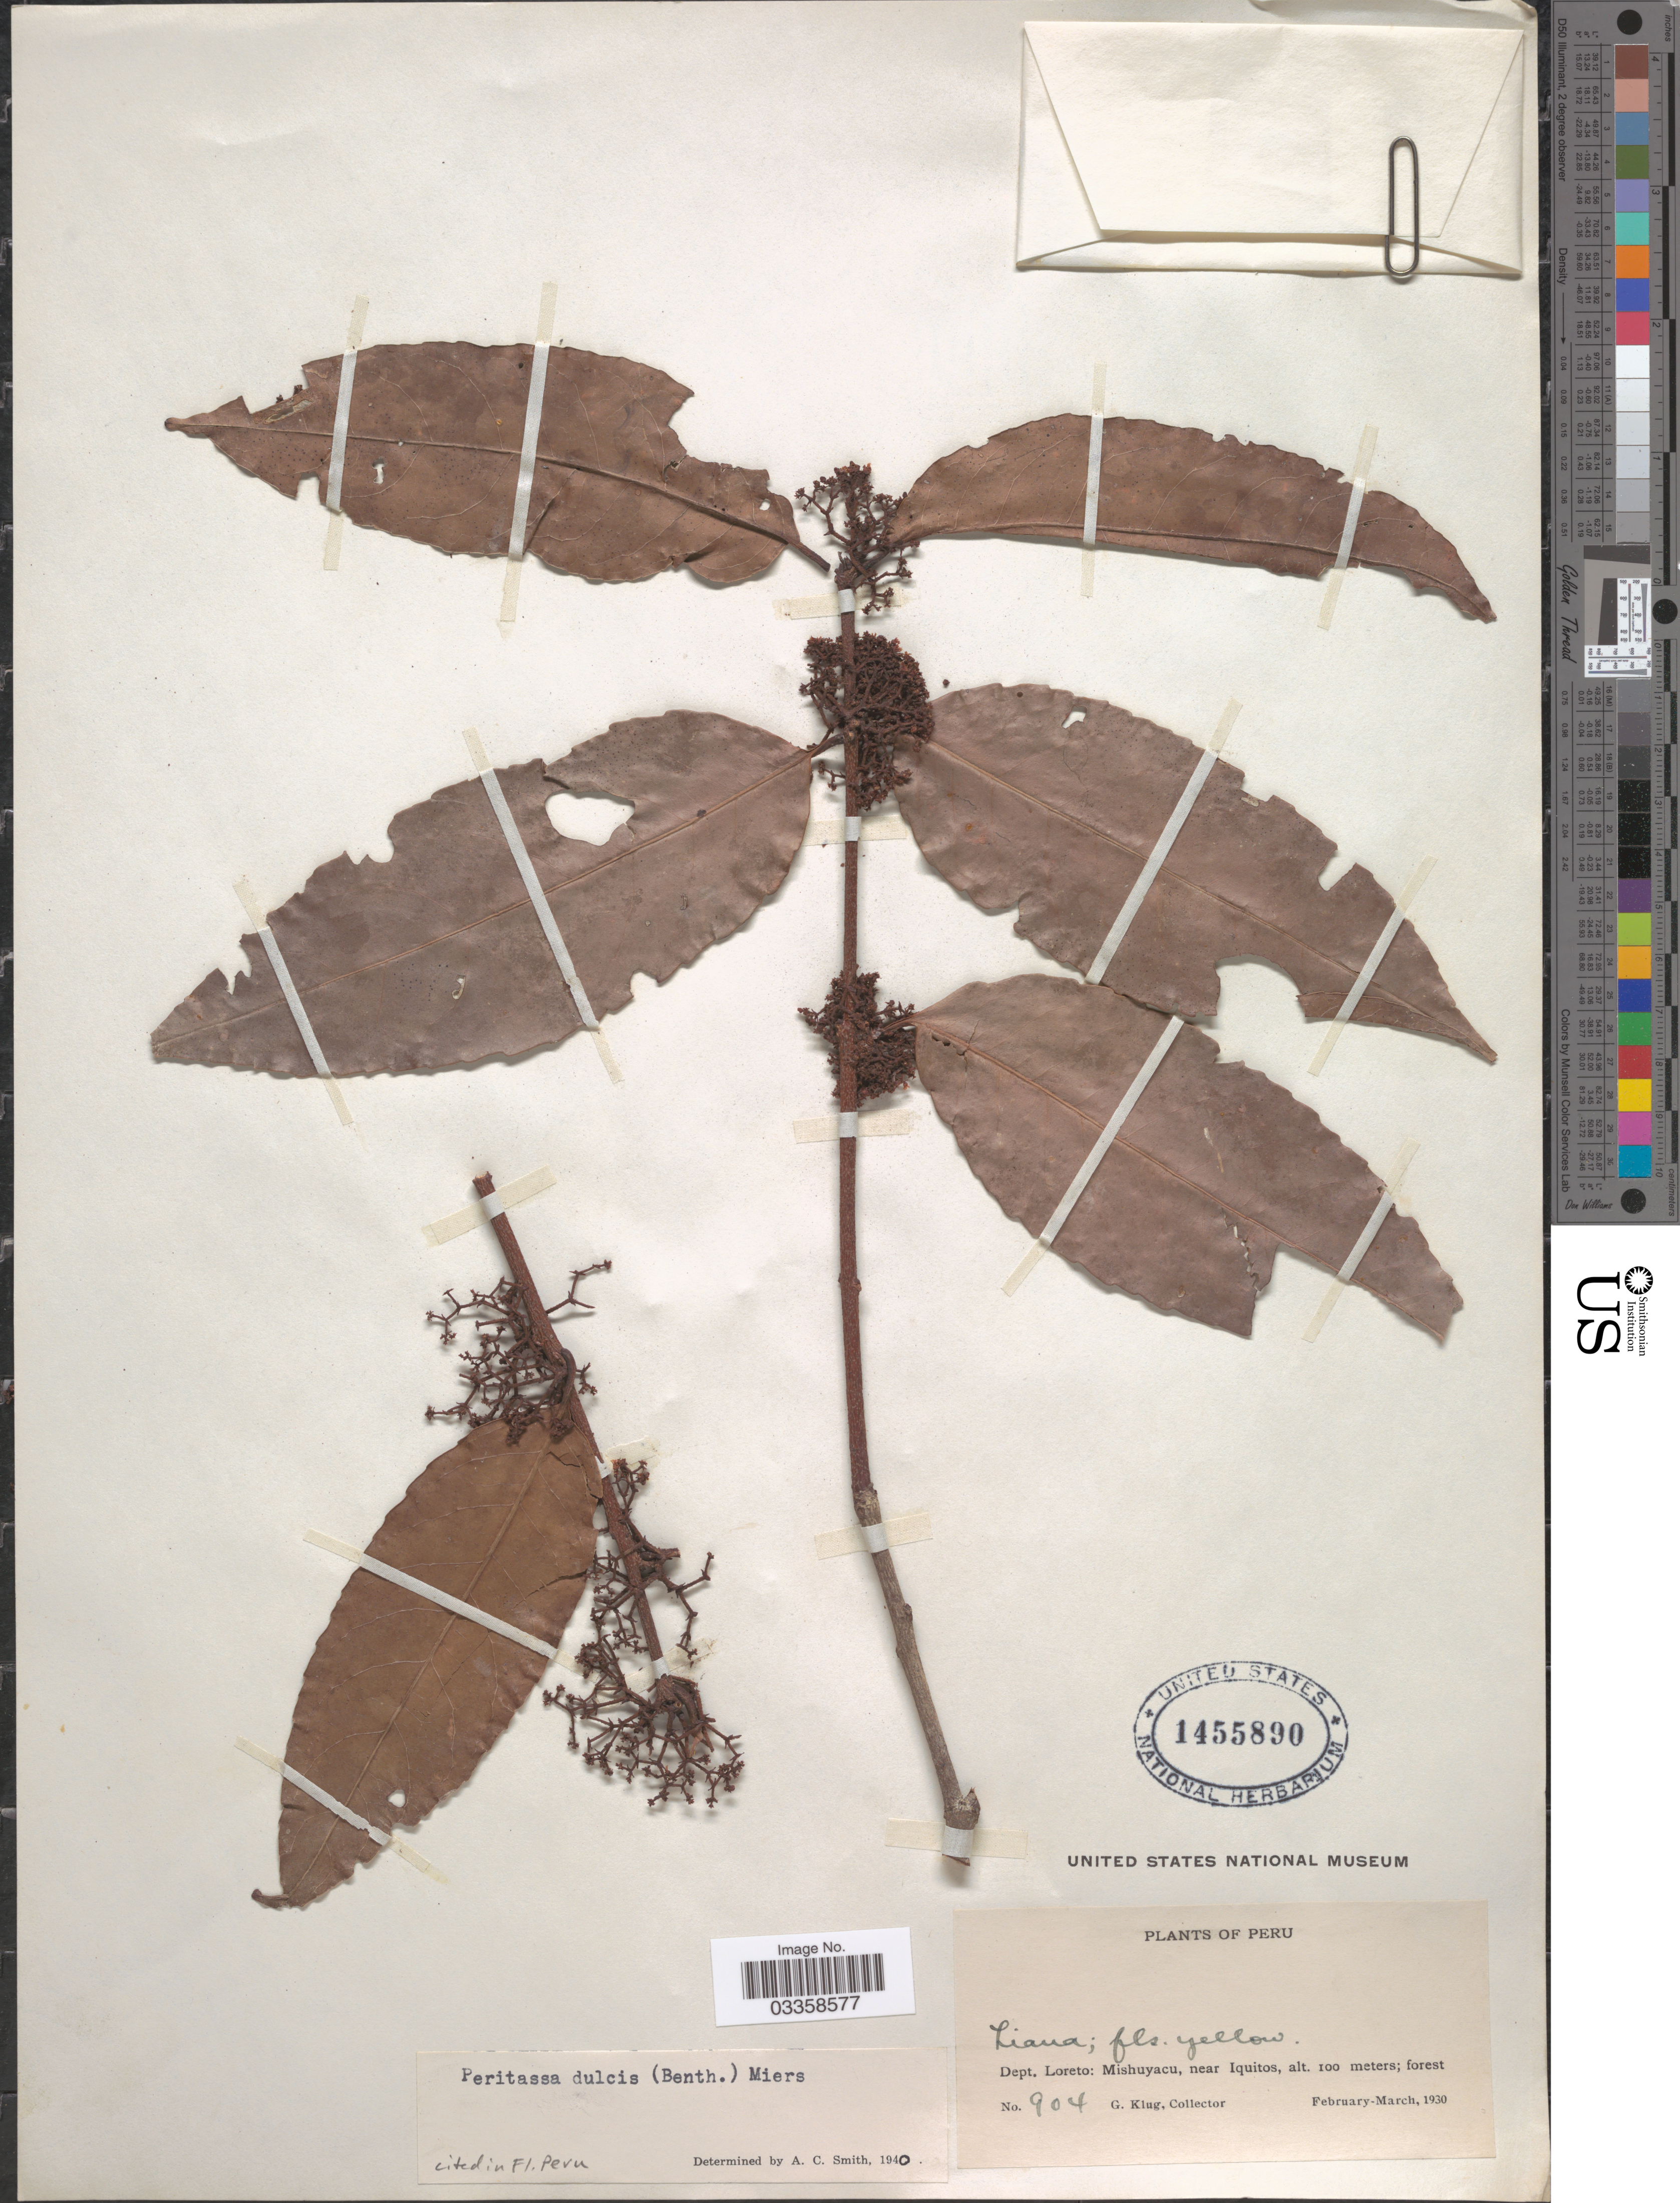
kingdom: Plantae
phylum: Tracheophyta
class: Magnoliopsida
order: Celastrales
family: Celastraceae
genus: Peritassa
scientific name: Peritassa dulcis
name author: (Benth.) Miers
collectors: G. Klug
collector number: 904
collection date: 1930-02/1930-03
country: Peru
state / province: Loreto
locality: Dept. Loreto: Mishuyacu, near Iquitos.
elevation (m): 100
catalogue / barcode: US 1455890